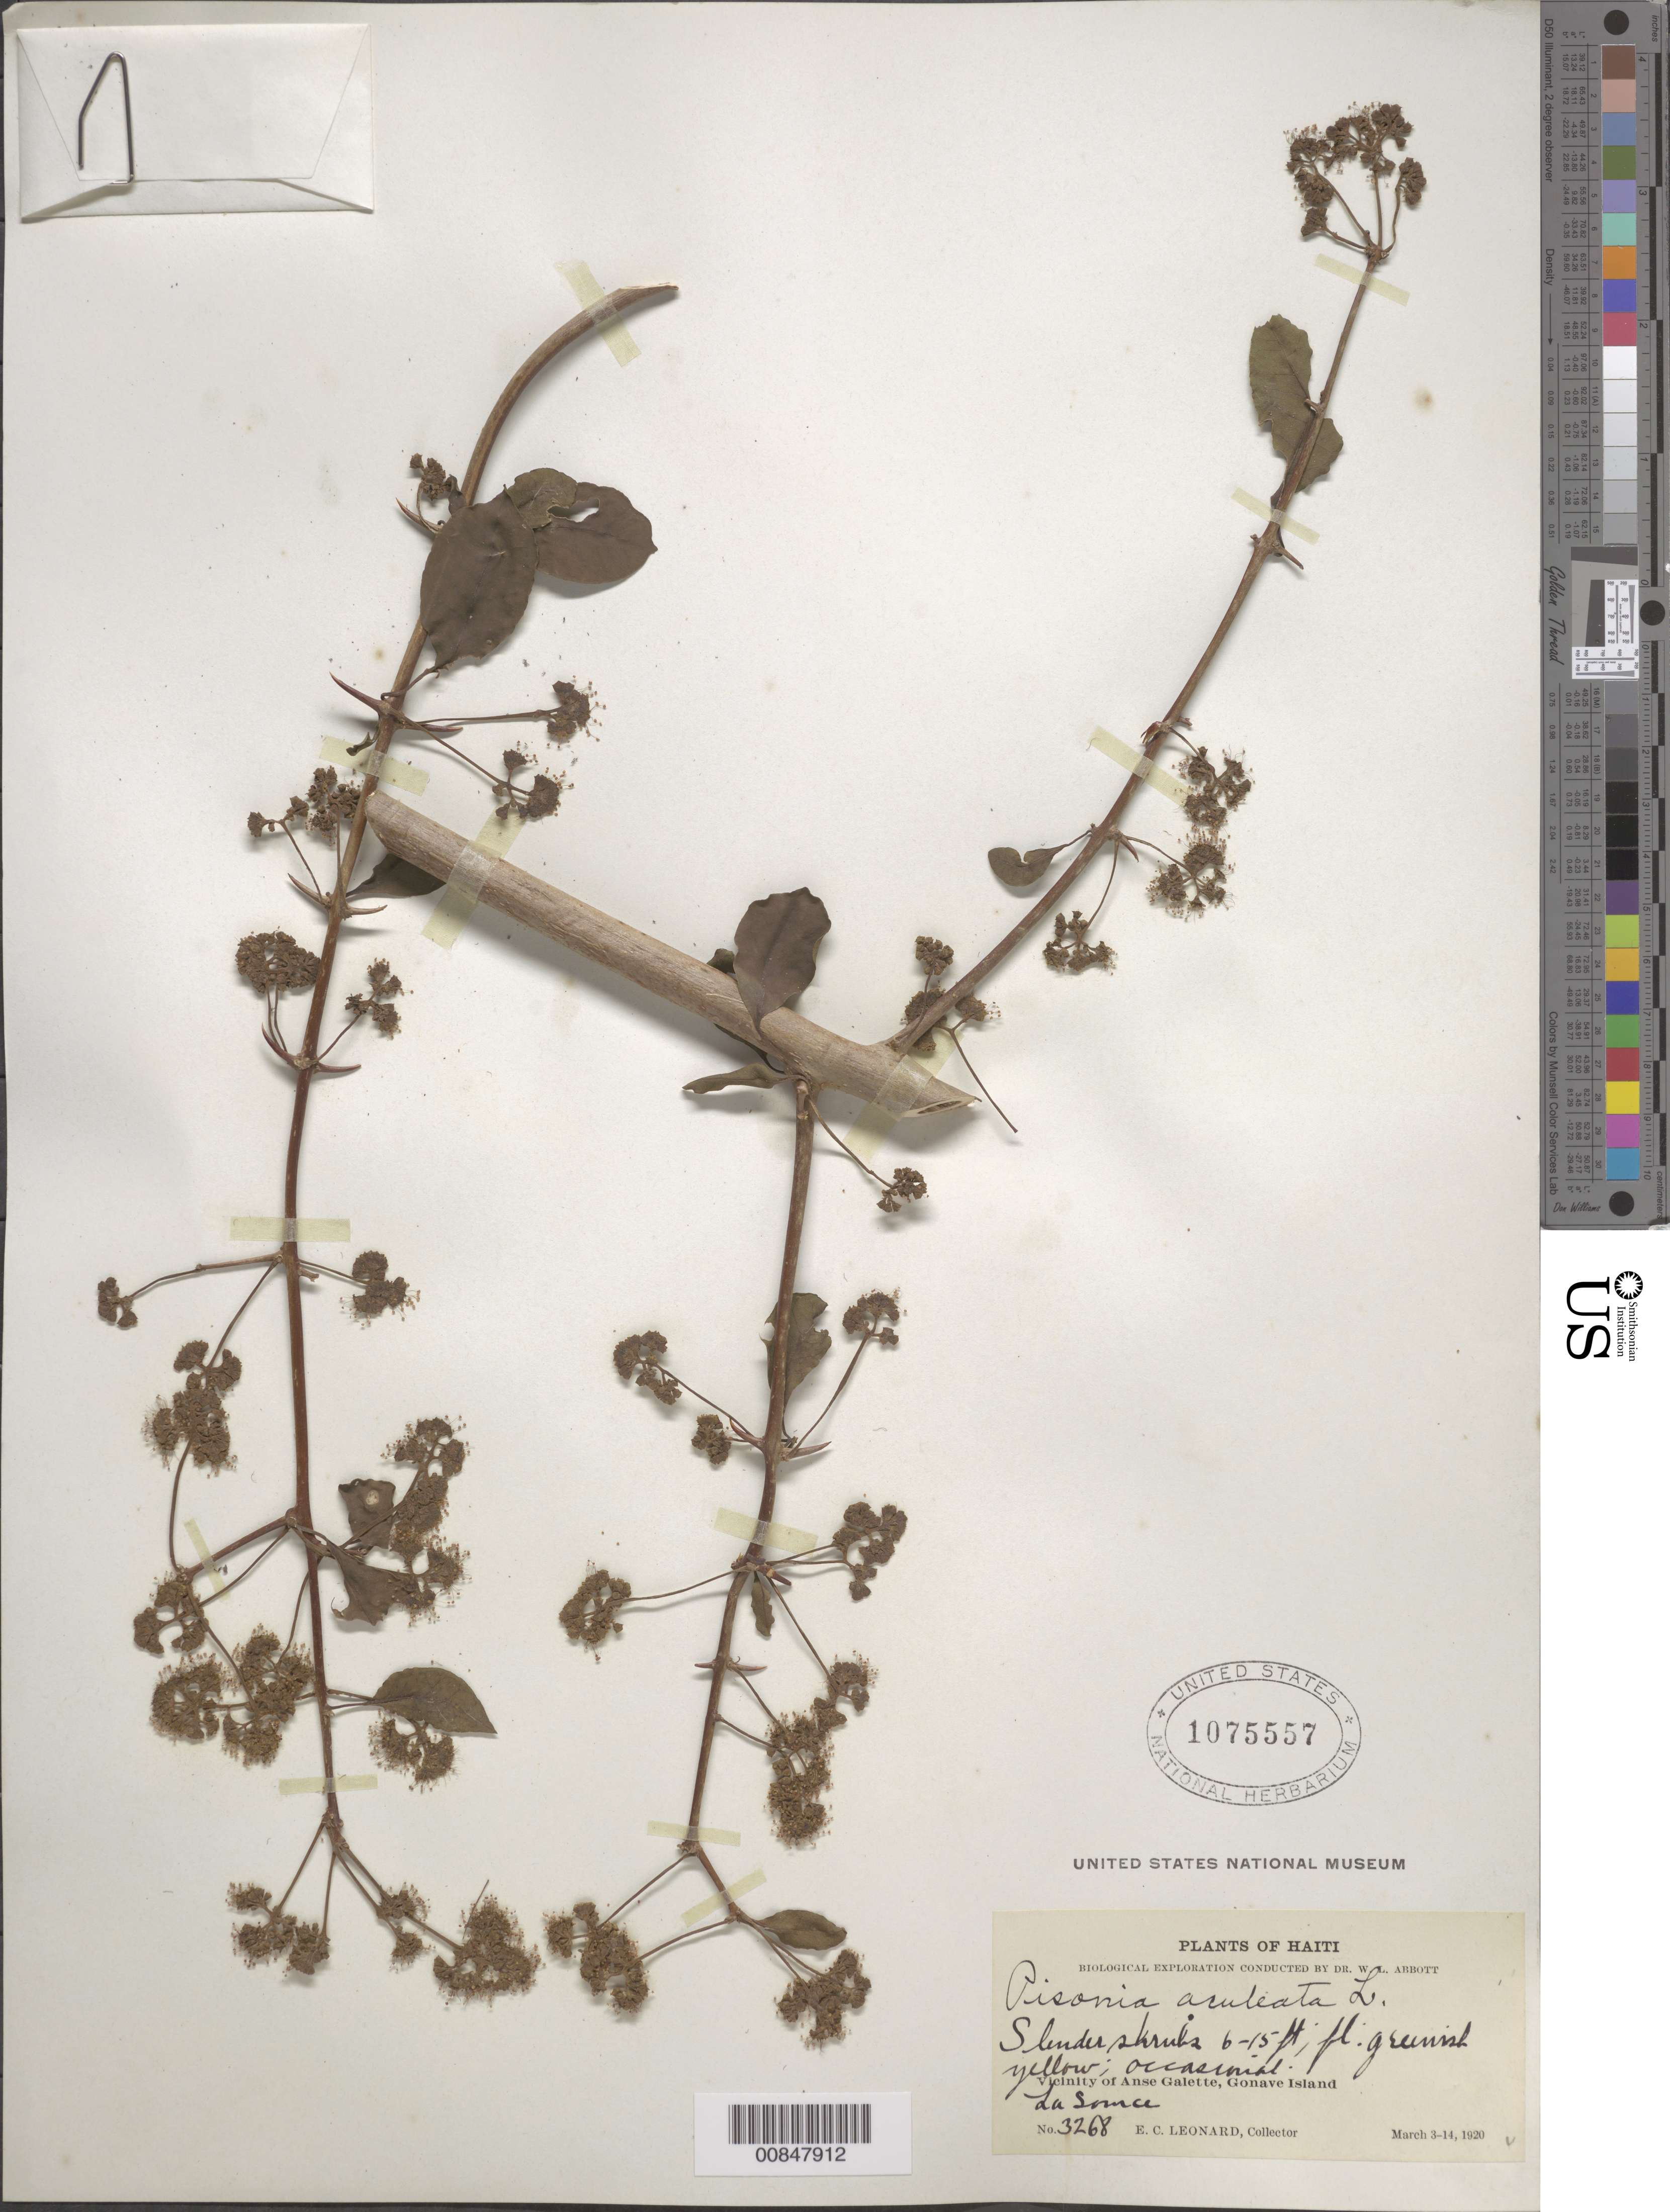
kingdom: Plantae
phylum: Tracheophyta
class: Magnoliopsida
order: Caryophyllales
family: Nyctaginaceae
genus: Pisonia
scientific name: Pisonia aculeata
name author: L.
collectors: E. C. Leonard & W. L. Abbott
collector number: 3268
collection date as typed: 03 Mar 1920 to 14 Mar 1920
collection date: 1920-03-03/1920-03-14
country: Haiti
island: Gonave I.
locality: Vicinity of Anse Galette, Gonave Island. La Source.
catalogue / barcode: US 1075557